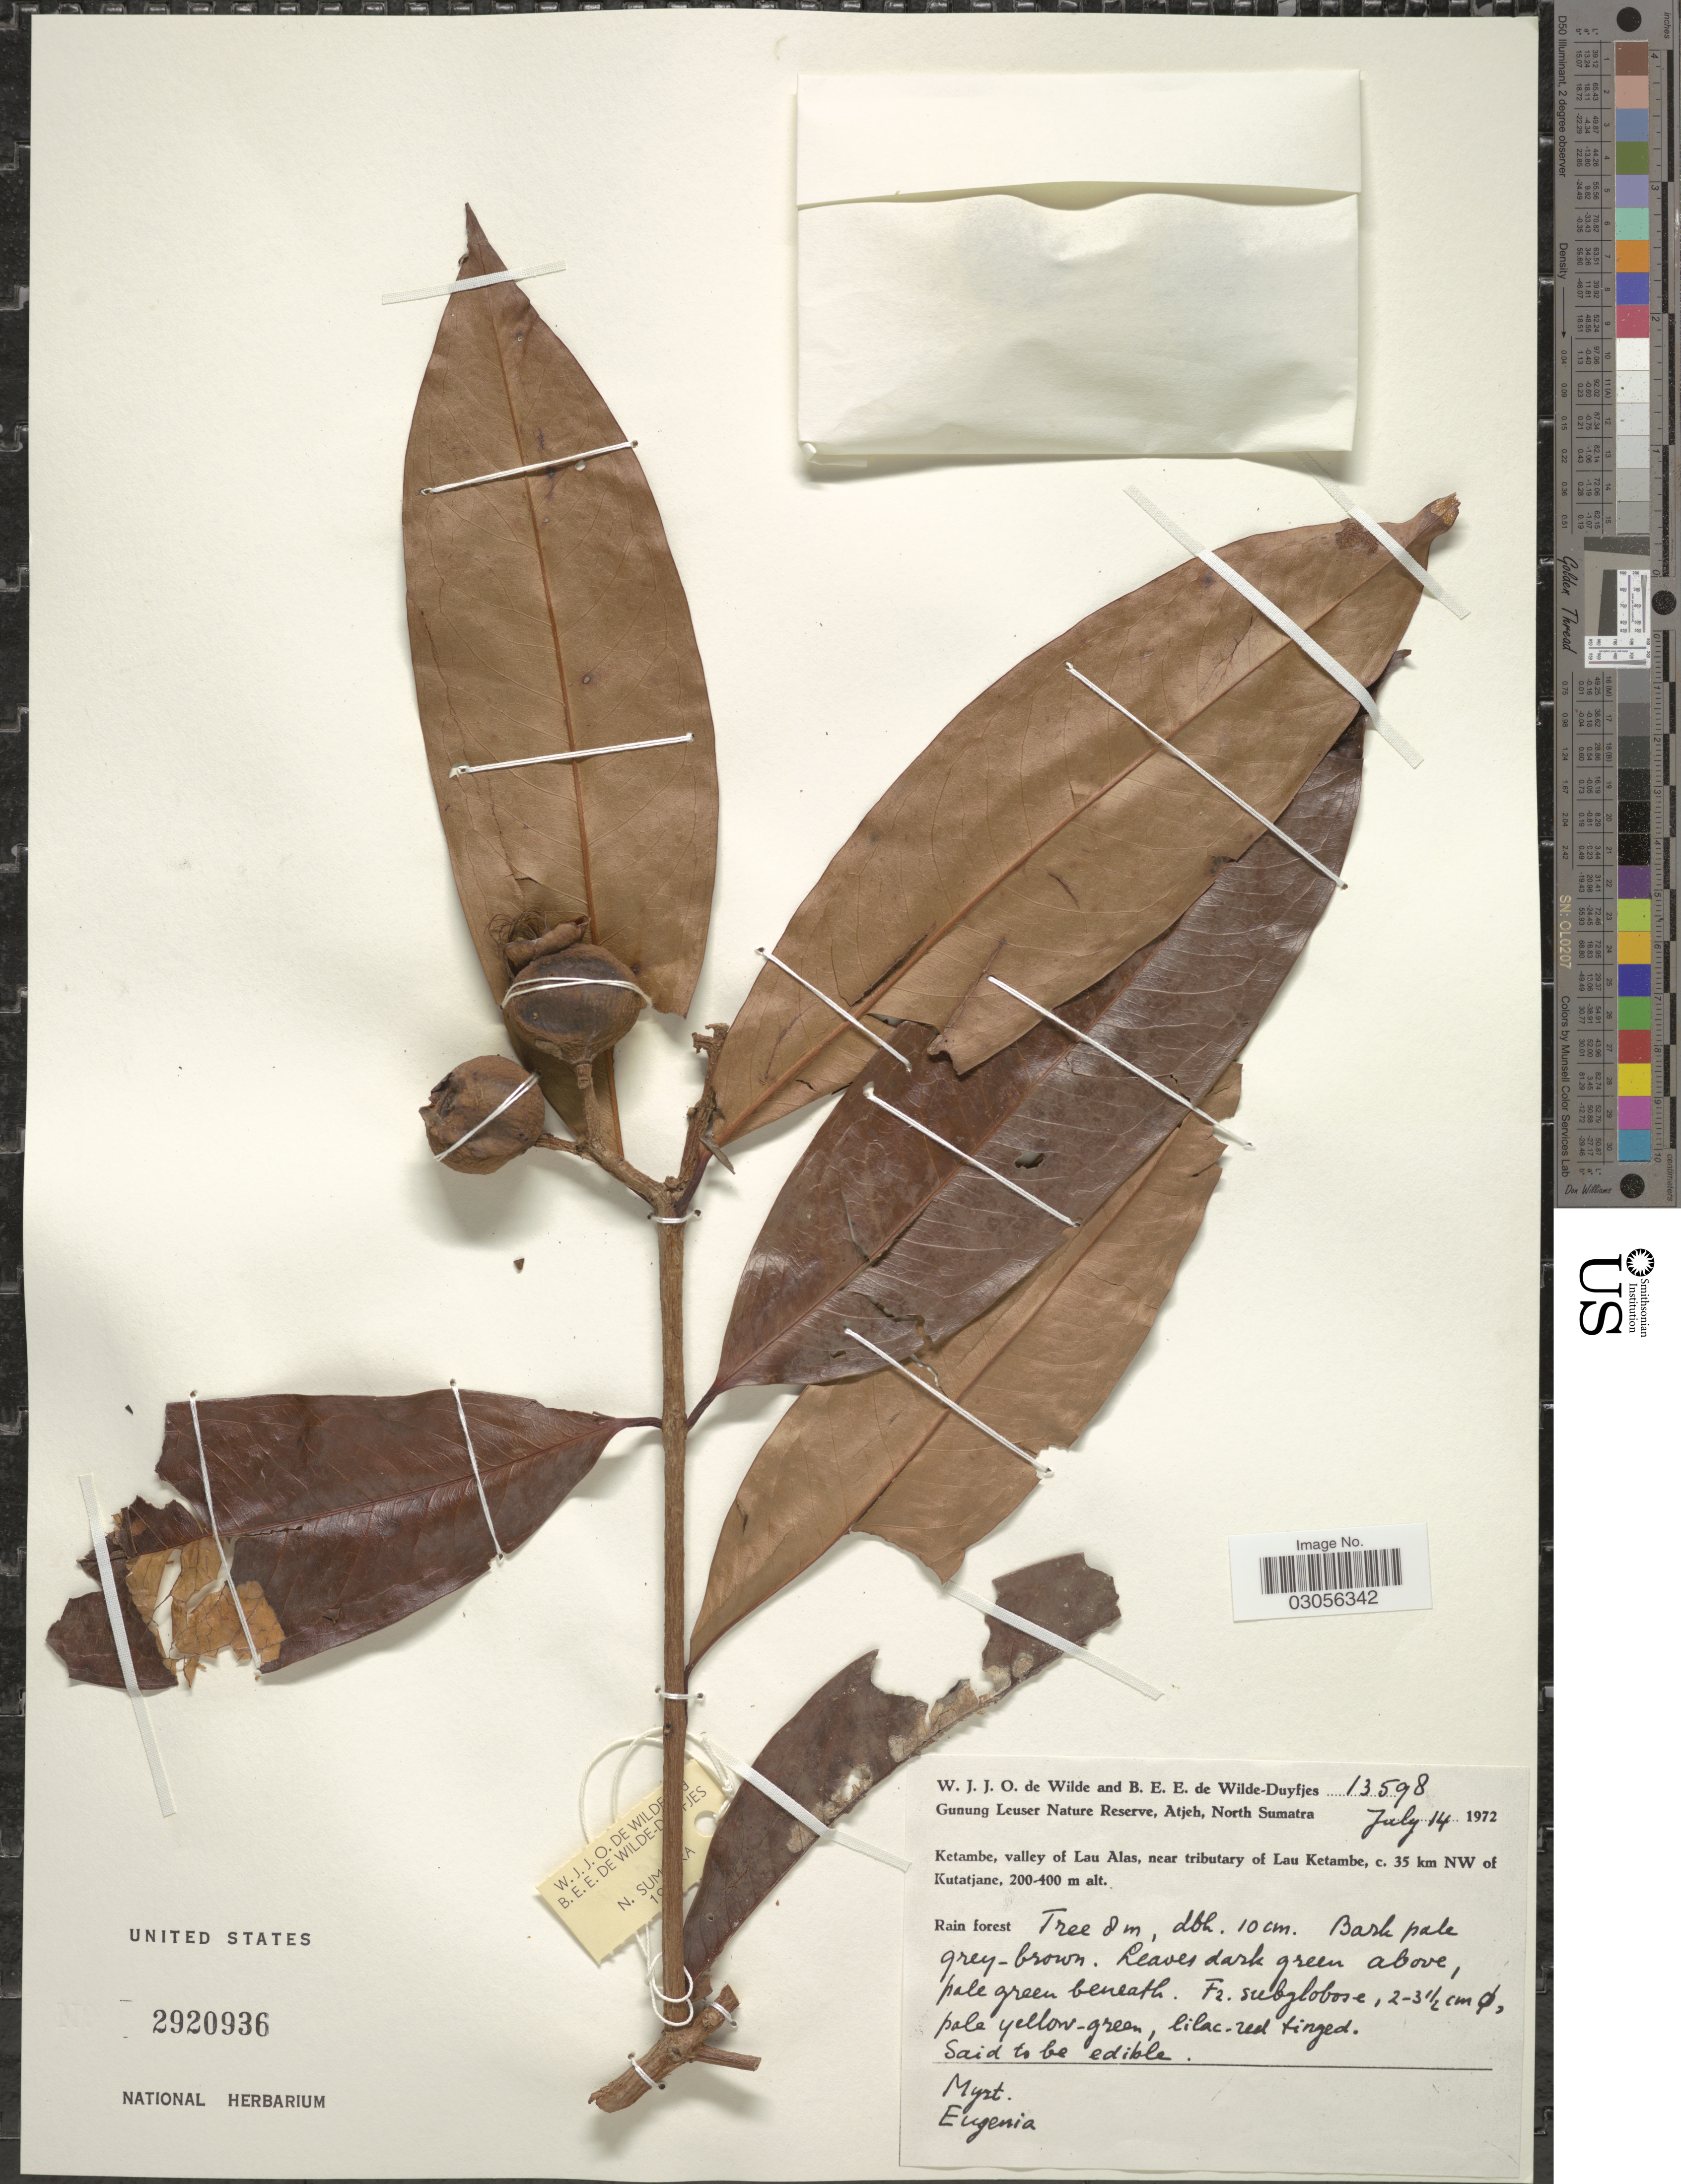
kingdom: Plantae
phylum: Tracheophyta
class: Magnoliopsida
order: Myrtales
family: Myrtaceae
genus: Syzygium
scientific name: Syzygium sp.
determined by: Strong, M. T., (US), Smithsonian Institution - National Museum of Natural History (UNITED STATES)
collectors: W. J. de Wilde & B. E. de Wilde-Duyfjes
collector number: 13598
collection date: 1972-07-14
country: Indonesia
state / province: Sumatra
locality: Gunung Leuser Nature Reserve, Atjeh, North Sumatra. Ketambe, valley of Lau Alas, near tributary of Lau Ketambe, c. 35 km NW of Kutatjane.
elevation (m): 200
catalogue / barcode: US 2920936